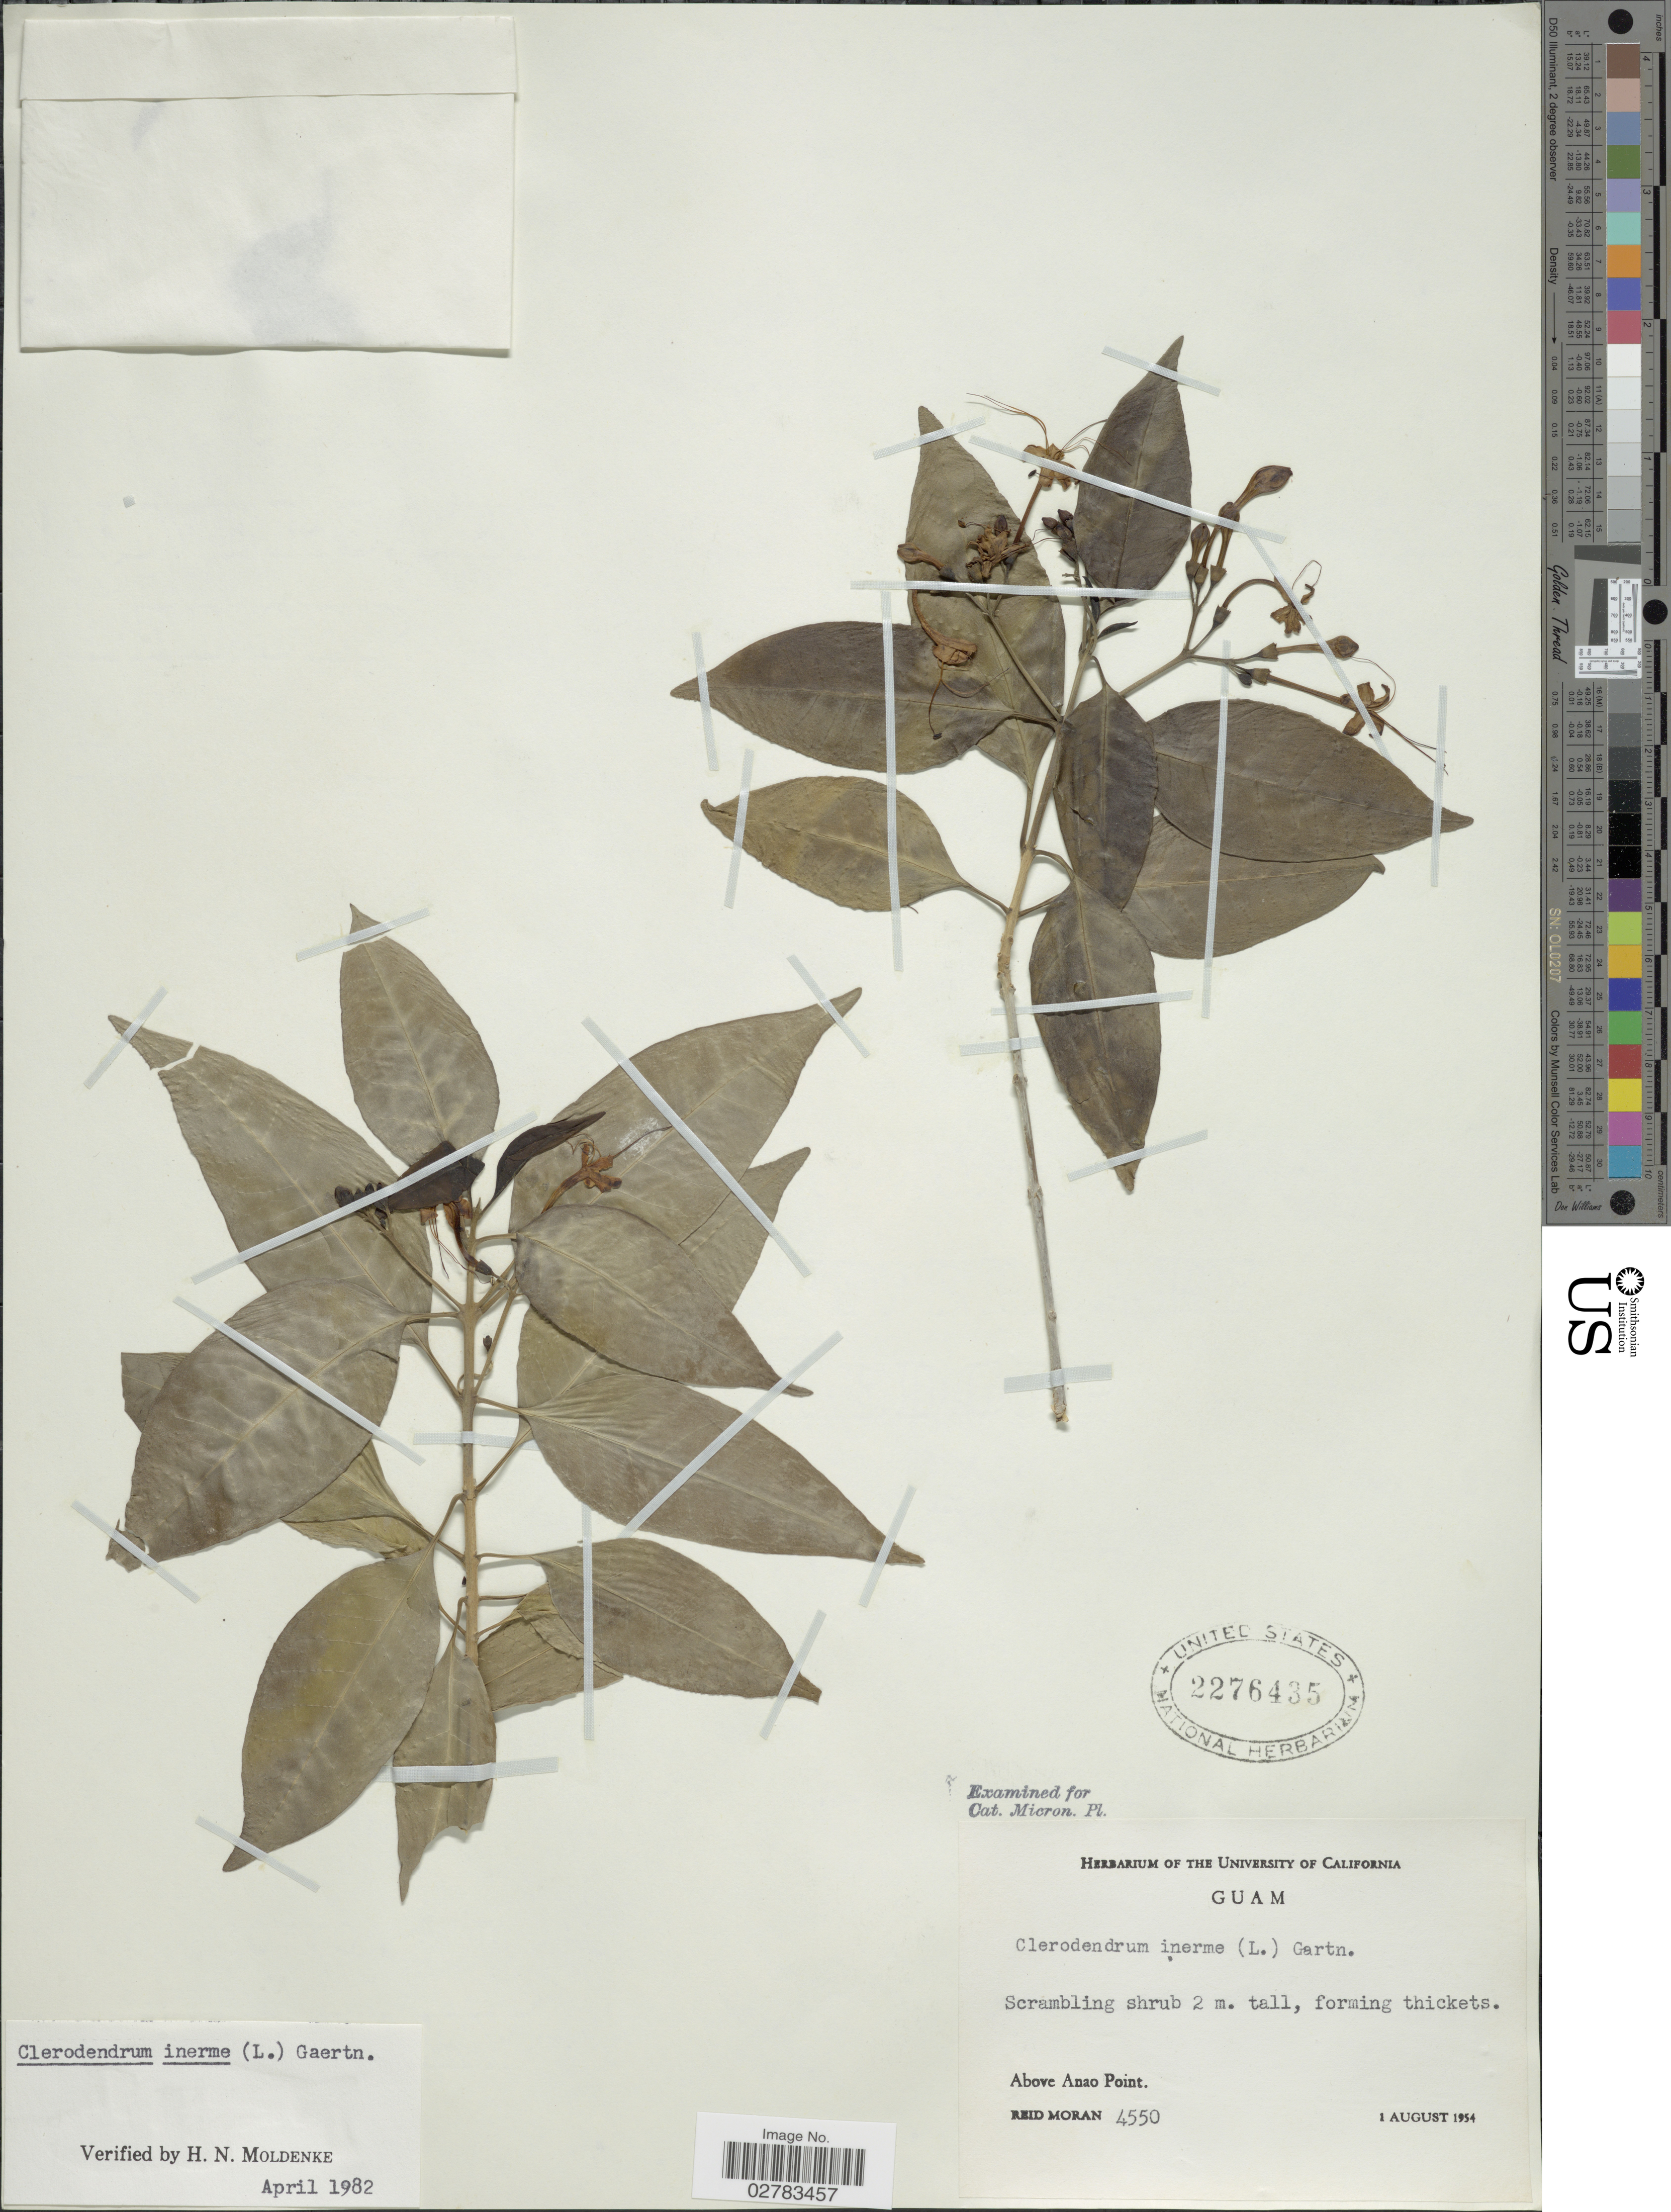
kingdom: Plantae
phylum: Tracheophyta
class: Magnoliopsida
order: Lamiales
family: Lamiaceae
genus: Clerodendrum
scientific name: Clerodendrum inerme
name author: (L.) Gaertn.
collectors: R. V. Moran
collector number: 4550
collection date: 1954-08-01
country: Guam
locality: Above Anao Point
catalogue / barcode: US 2276435